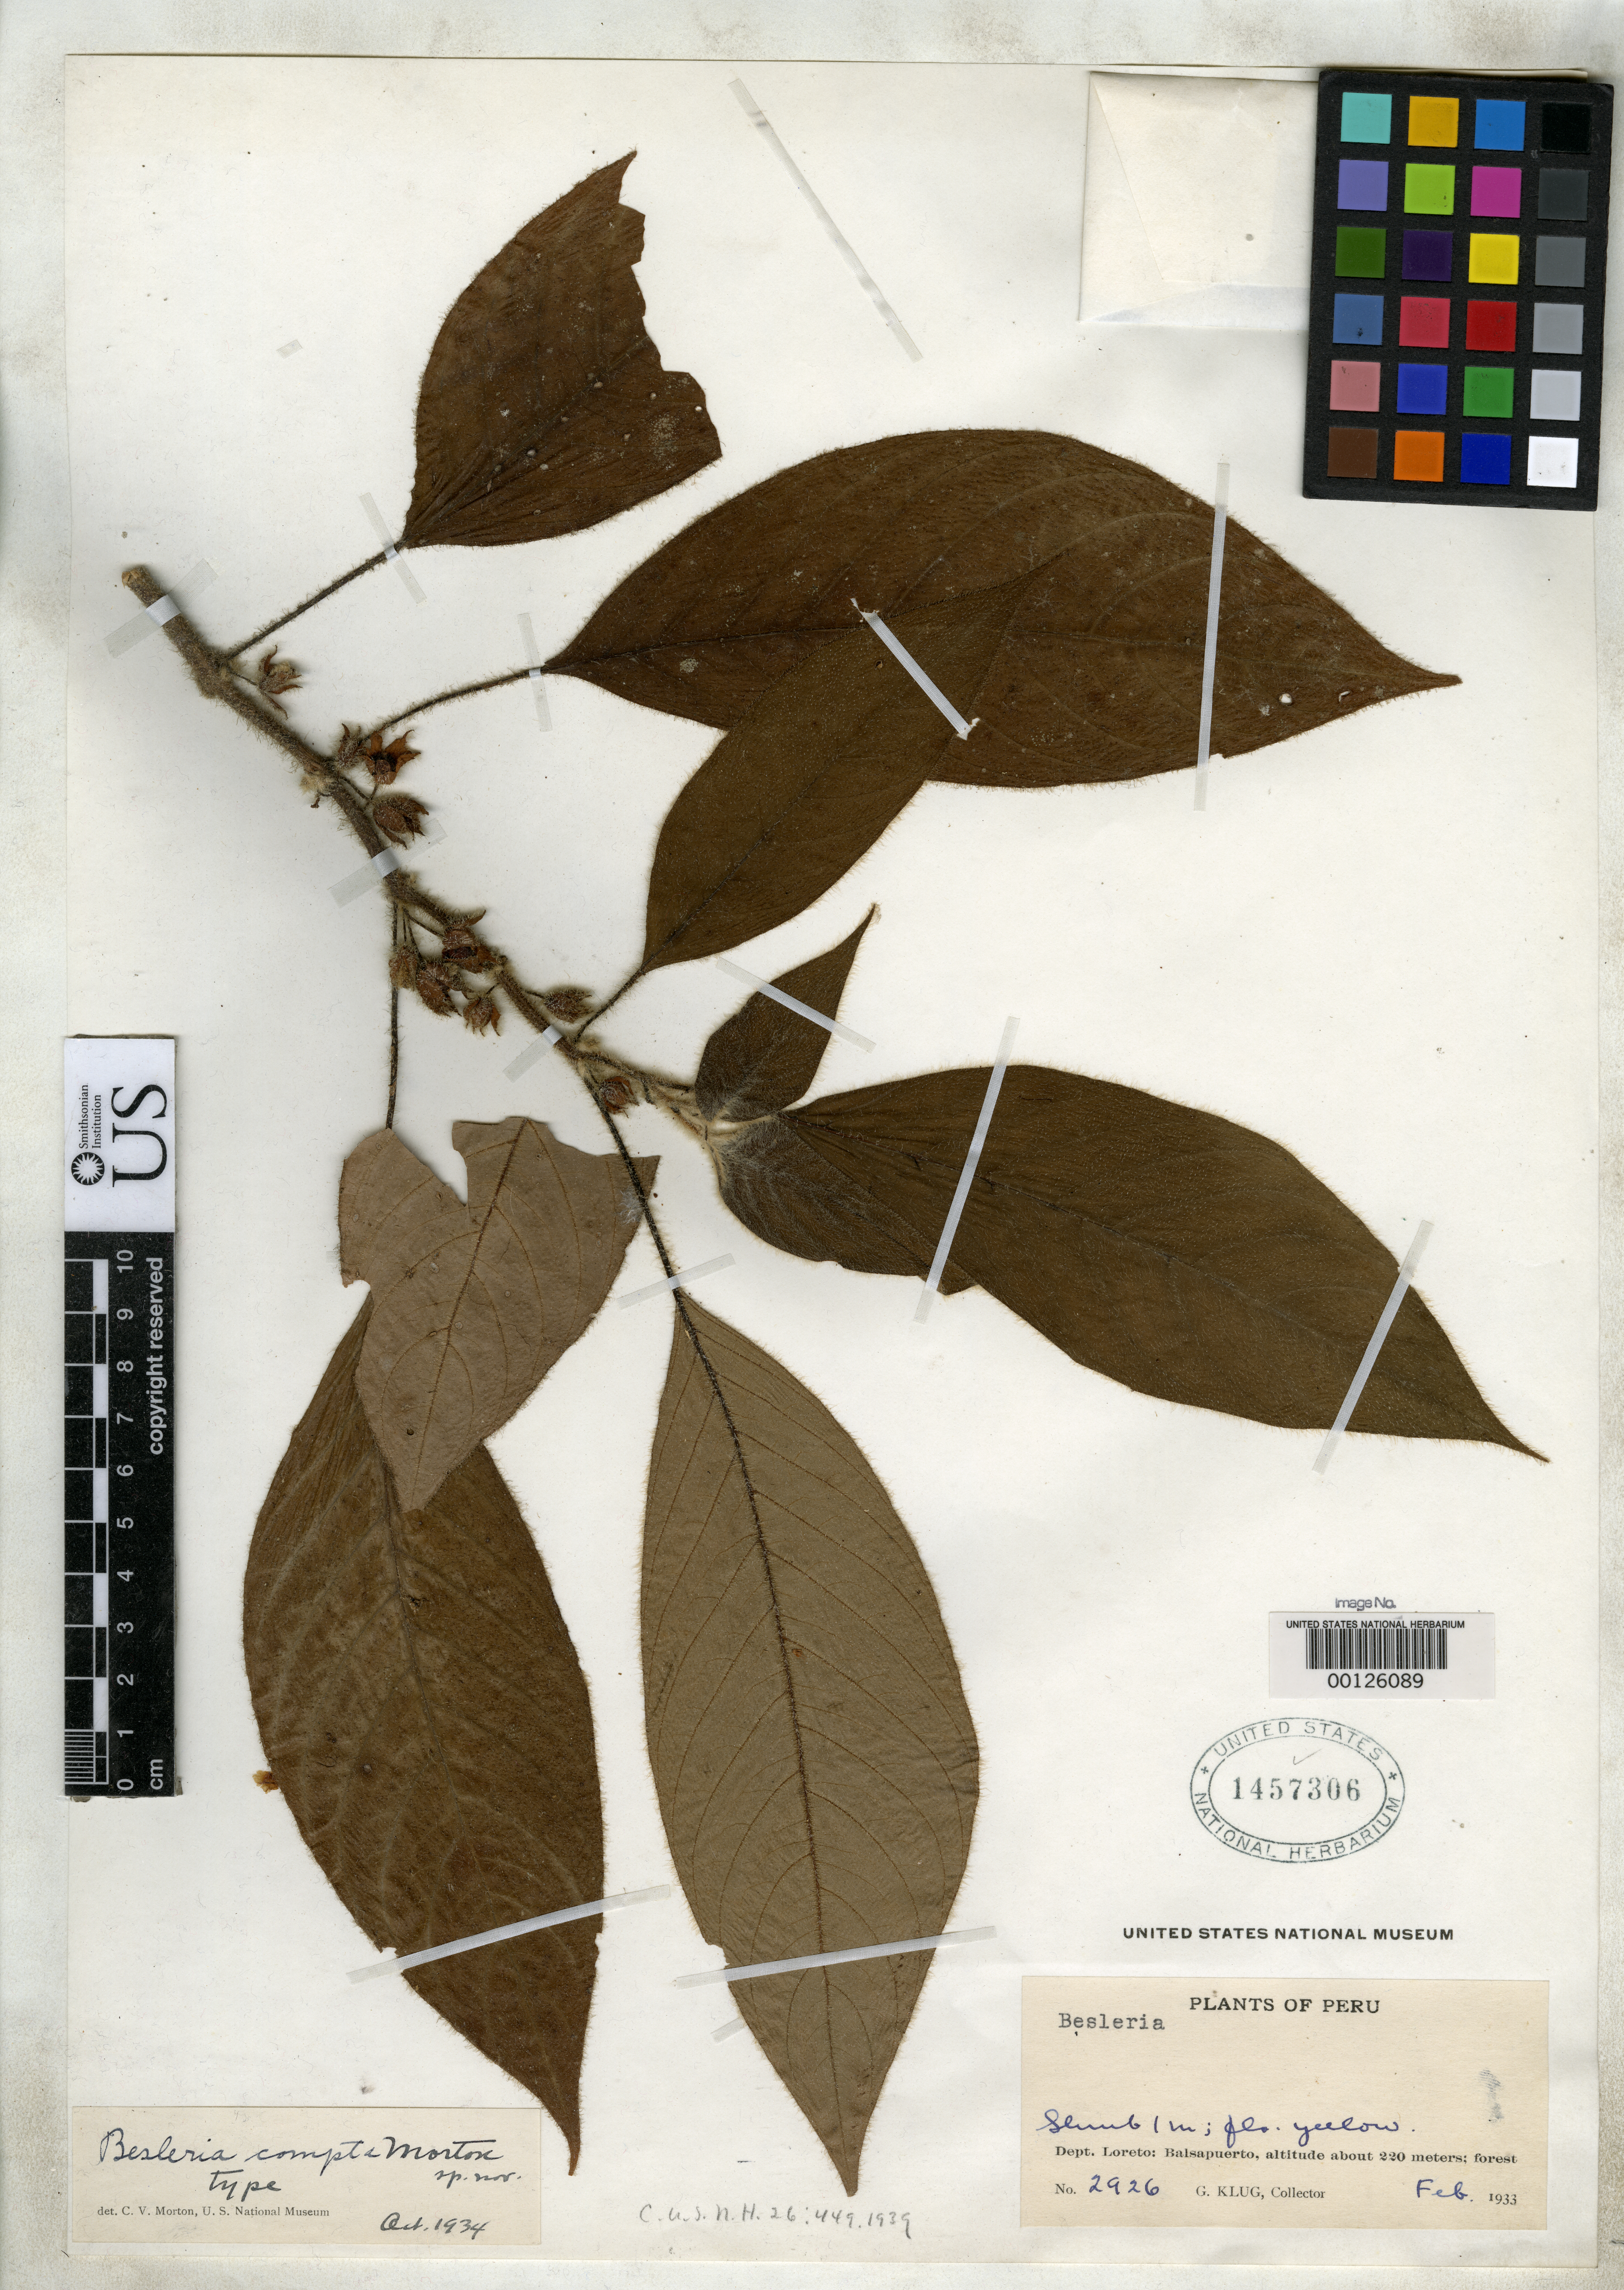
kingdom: Plantae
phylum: Tracheophyta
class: Magnoliopsida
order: Lamiales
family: Gesneriaceae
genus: Besleria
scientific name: Besleria compta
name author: C.V. Morton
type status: Holotype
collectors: G. Klug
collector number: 2926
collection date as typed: Feb 1933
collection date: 1933-02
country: Peru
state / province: Loreto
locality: Balsapuerto.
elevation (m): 220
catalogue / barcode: US 1457306